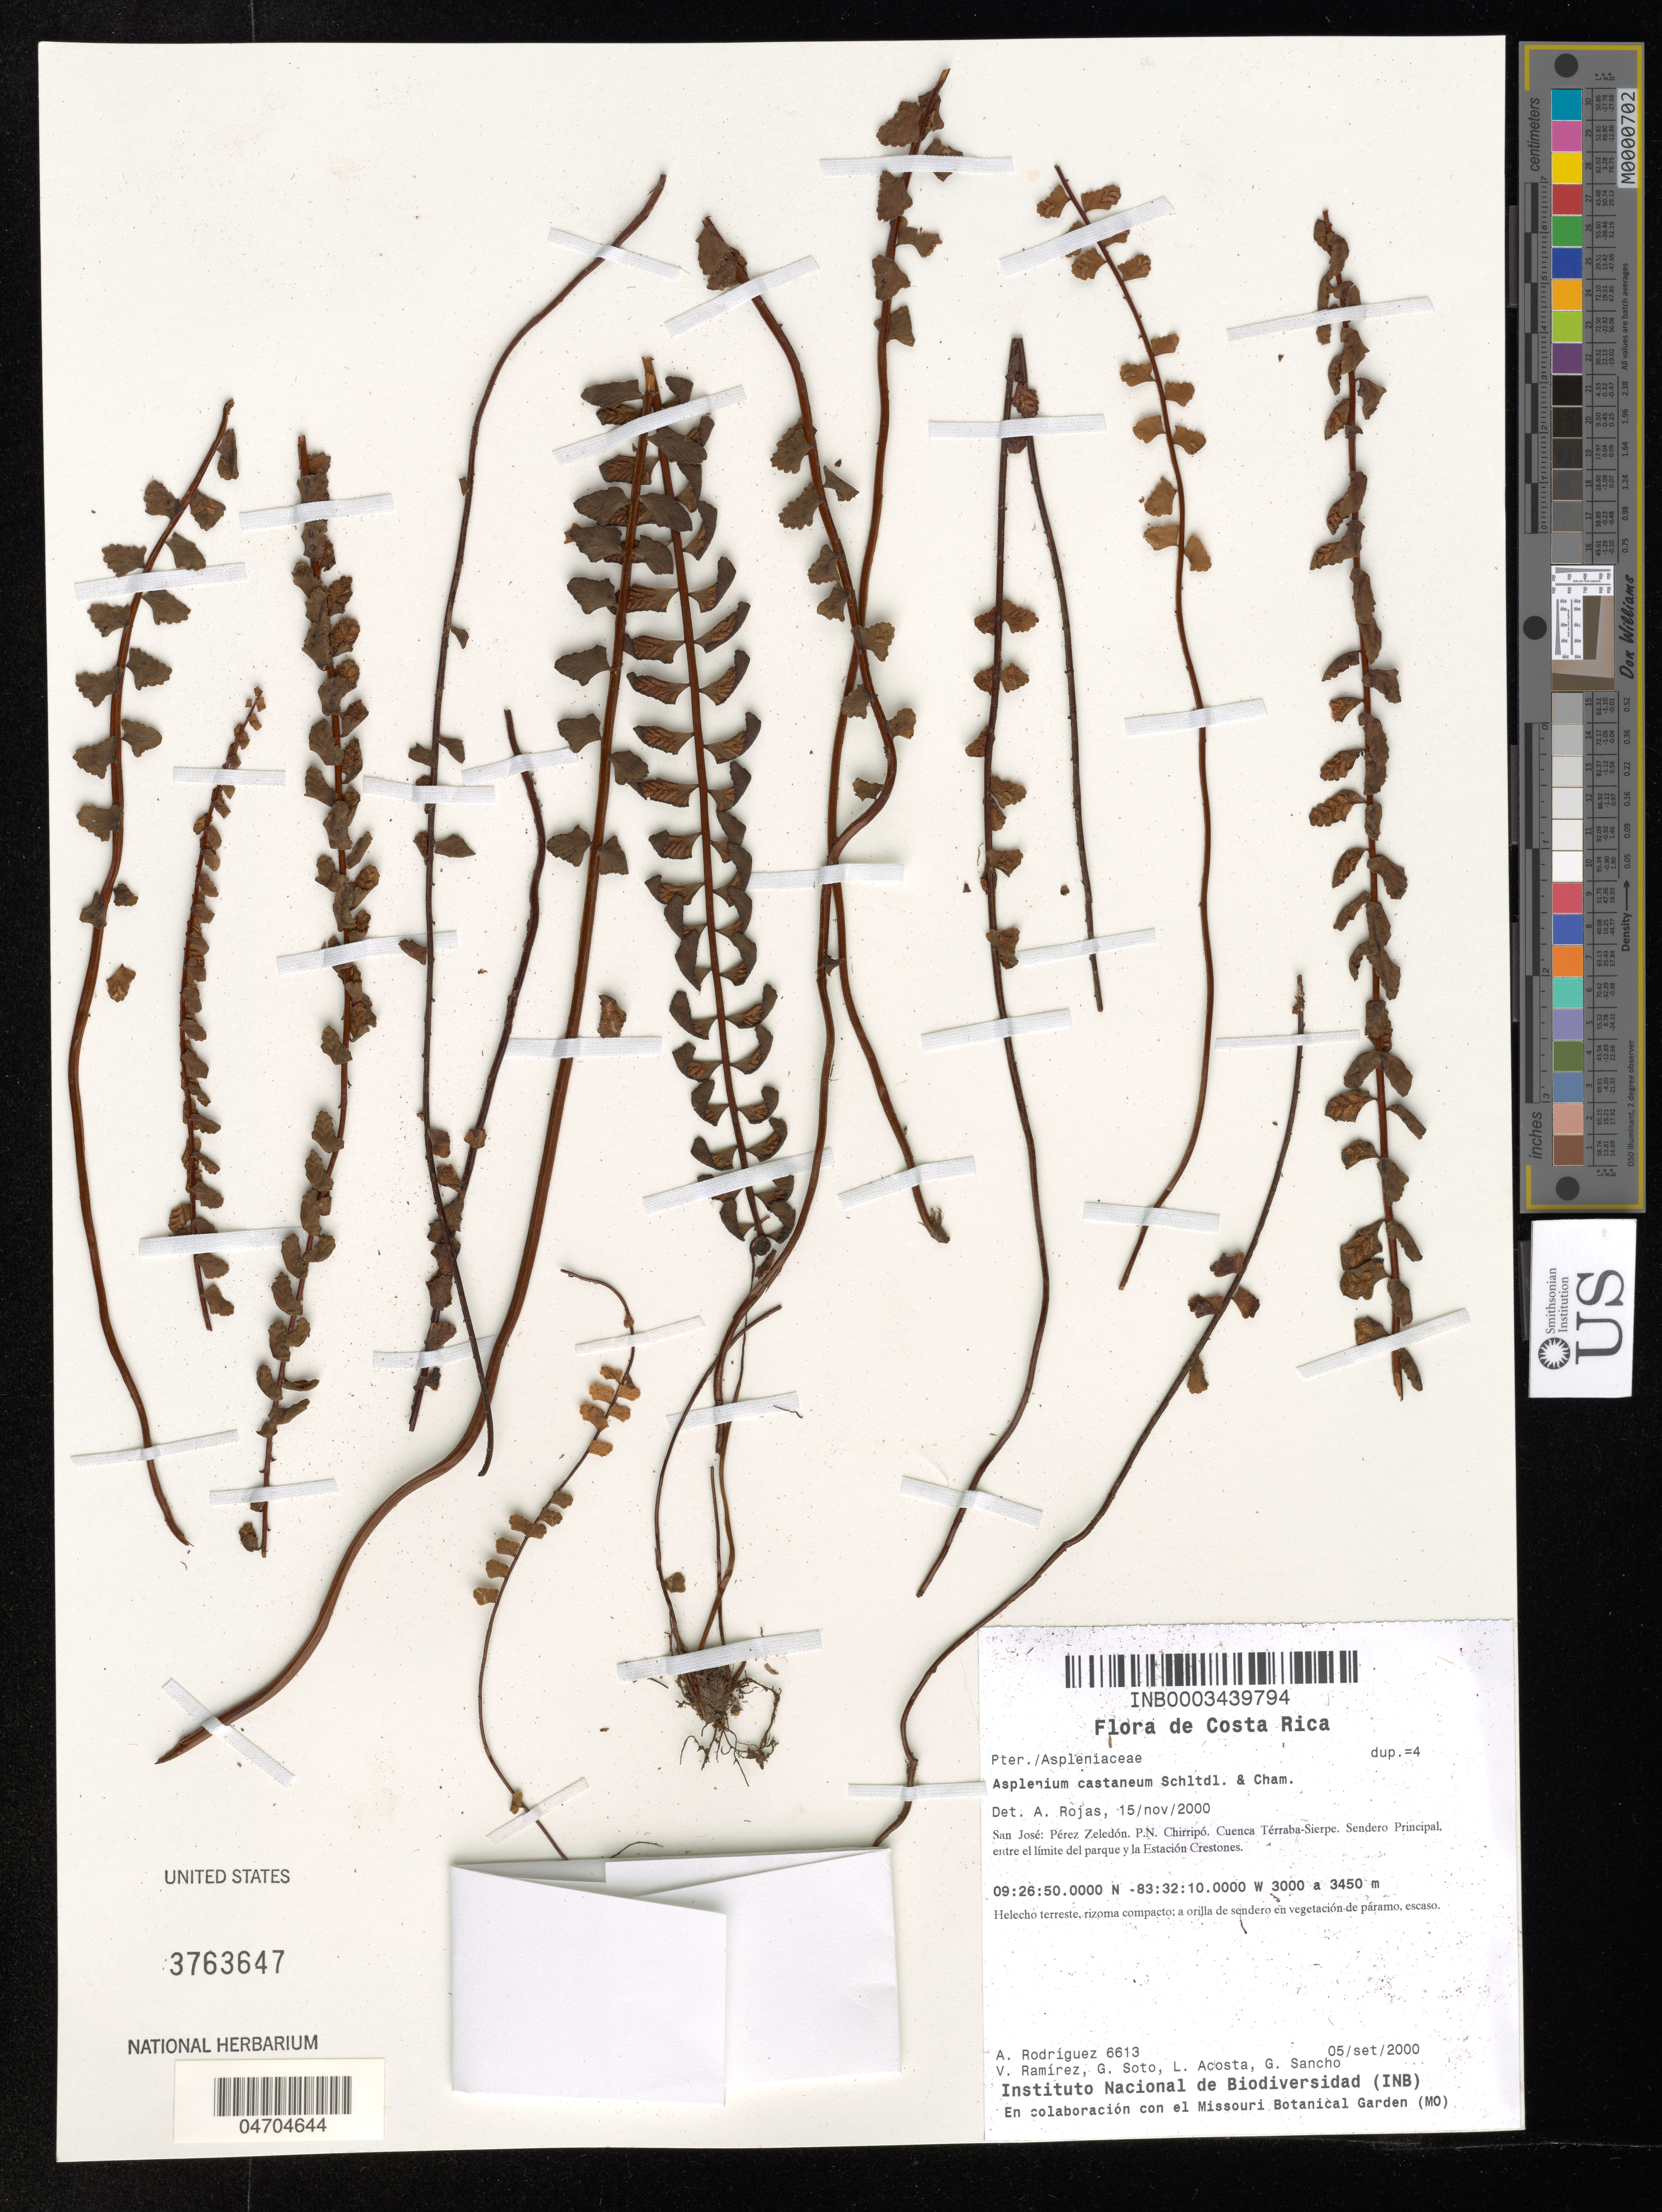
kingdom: Plantae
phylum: Tracheophyta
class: Polypodiopsida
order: Polypodiales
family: Aspleniaceae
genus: Asplenium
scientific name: Asplenium castaneum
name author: Schltdl. & Cham.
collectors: A. Rodríguez, V. Ramirez, G. Soto, L. Acosta & G. Sancho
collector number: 6613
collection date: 2000-09-05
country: Costa Rica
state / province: San José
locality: Pérez Zeledón. .P.N. Chirripó. Cuenca Térraba-Sierpe. Sendero Principal. entre el límite del parque y la Estación Crestones.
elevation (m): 3000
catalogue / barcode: US 3763647